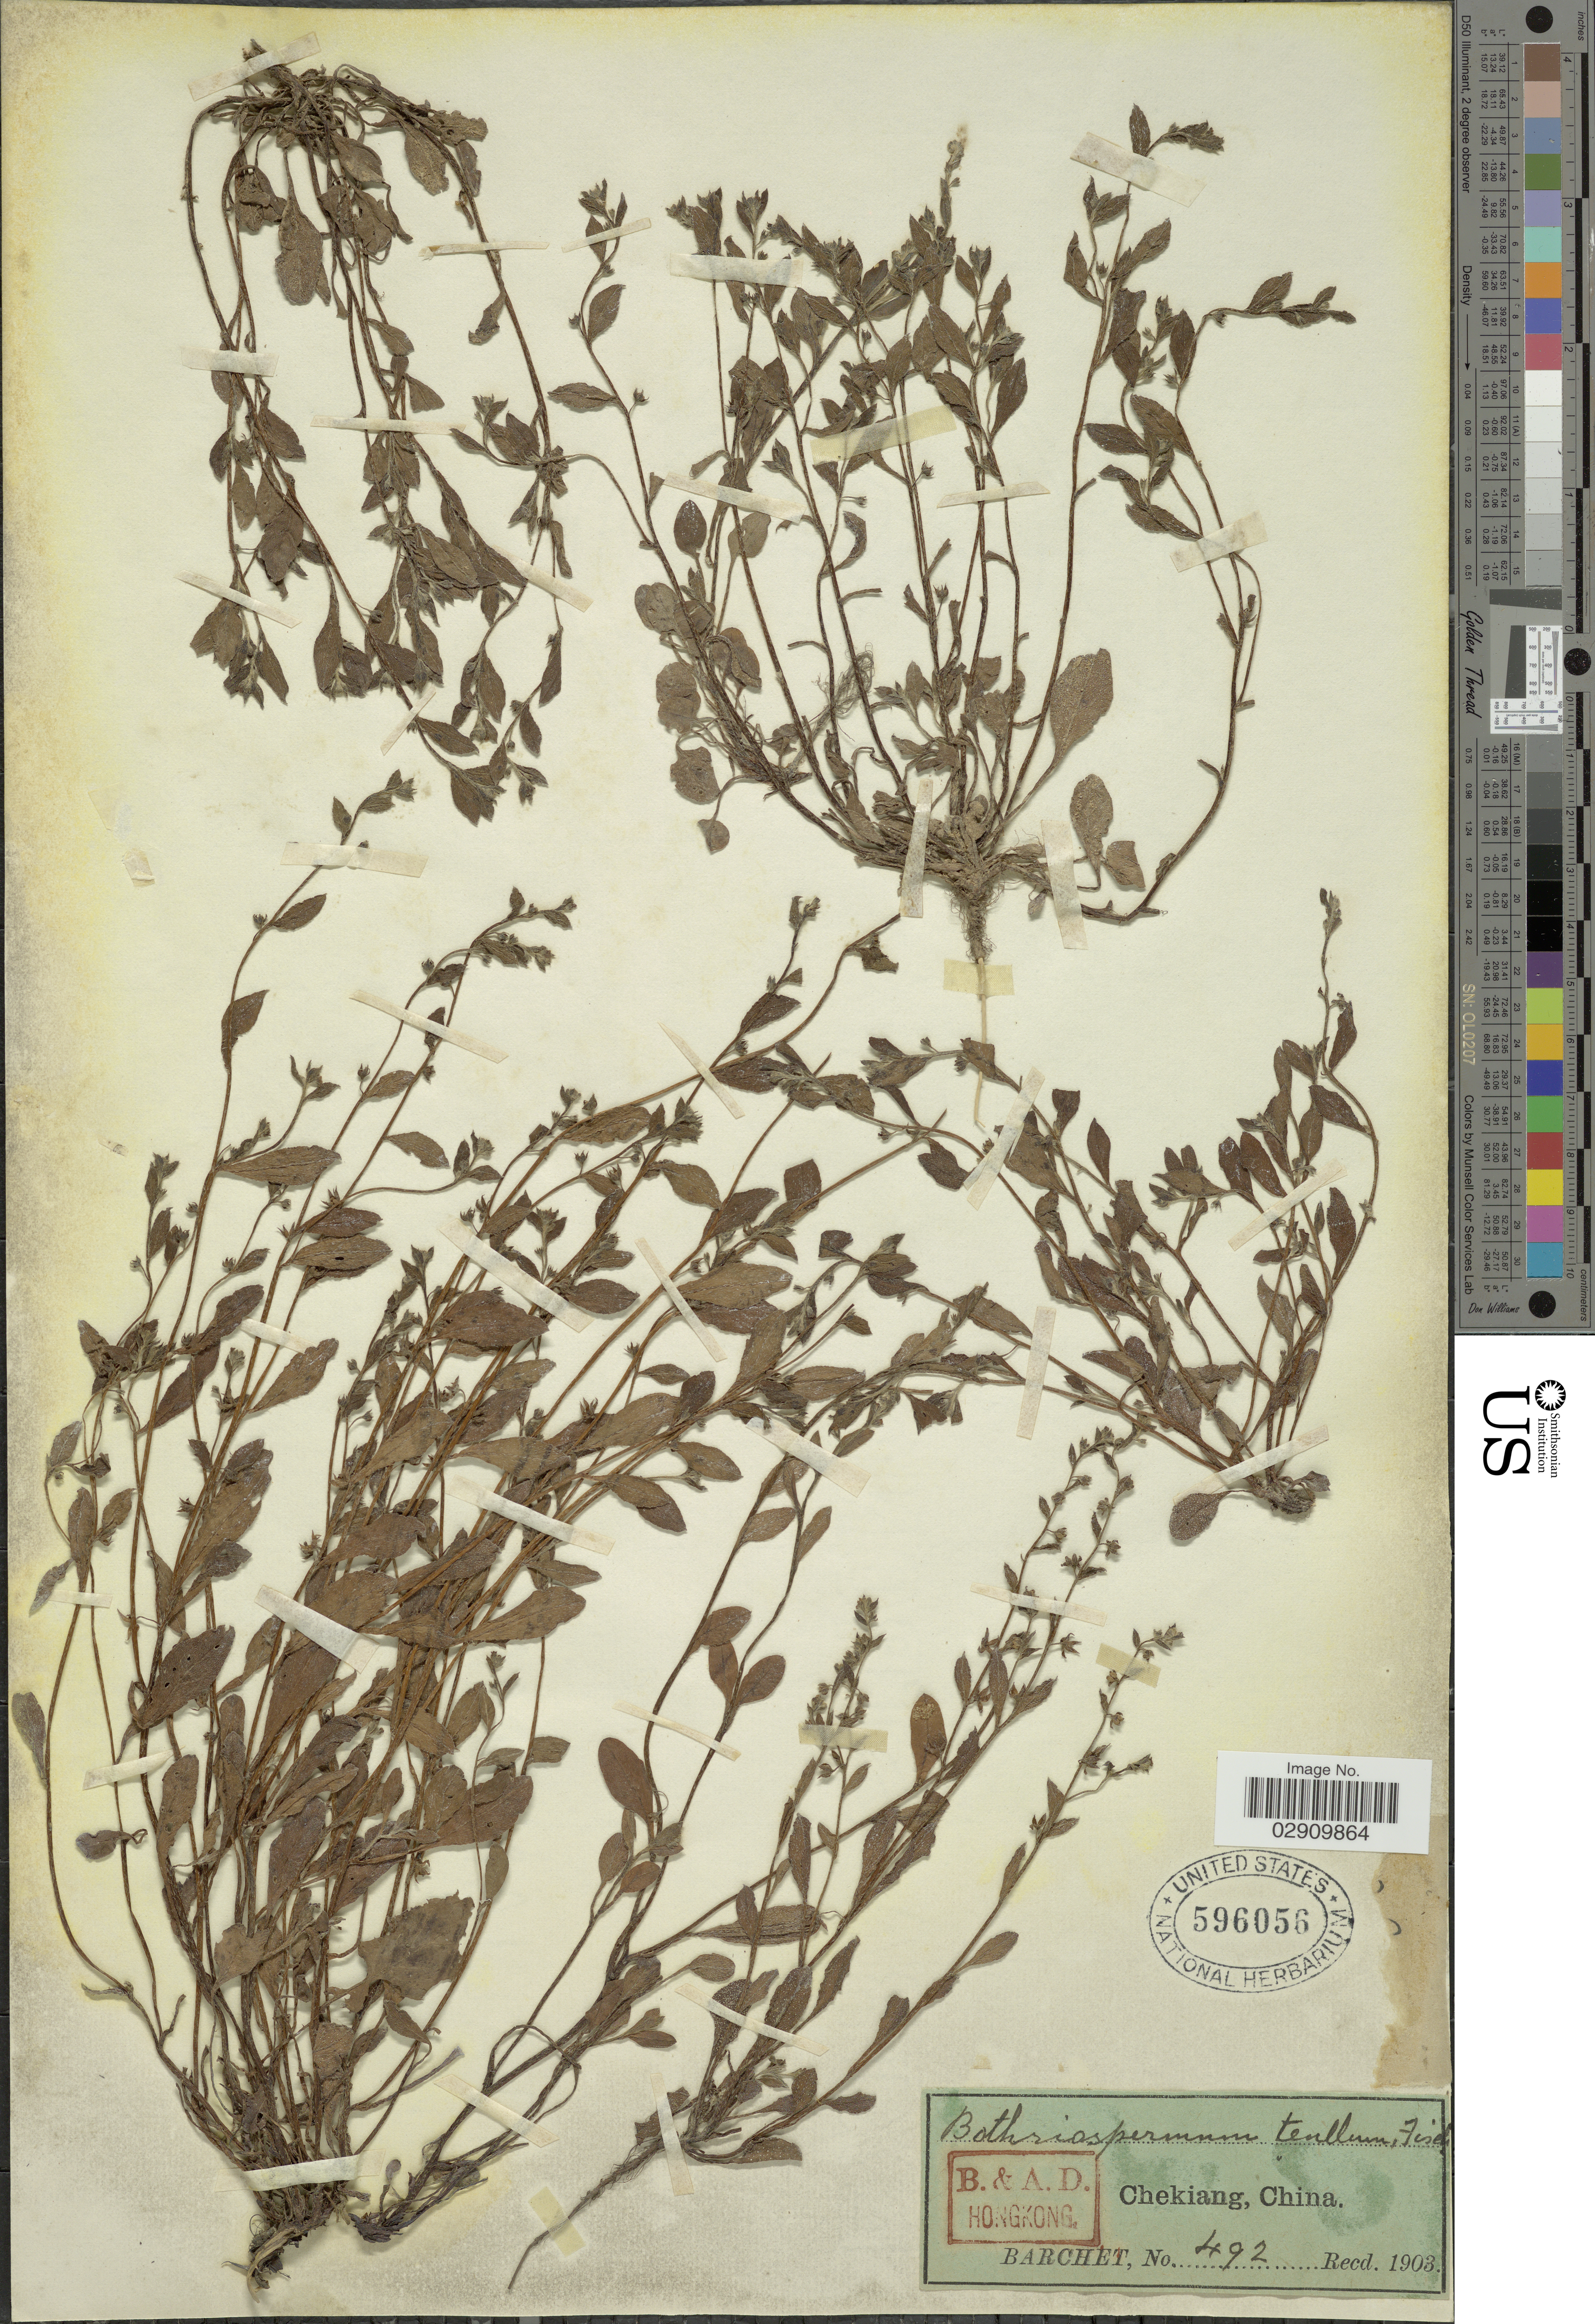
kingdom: Plantae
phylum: Tracheophyta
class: Magnoliopsida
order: Boraginales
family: Boraginaceae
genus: Bothriospermum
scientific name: Bothriospermum tenellum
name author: (Hornem.) Fisch. & C.A. Mey.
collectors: Barchet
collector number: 492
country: China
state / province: Zhejiang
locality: Chekiang.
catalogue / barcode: US 596056